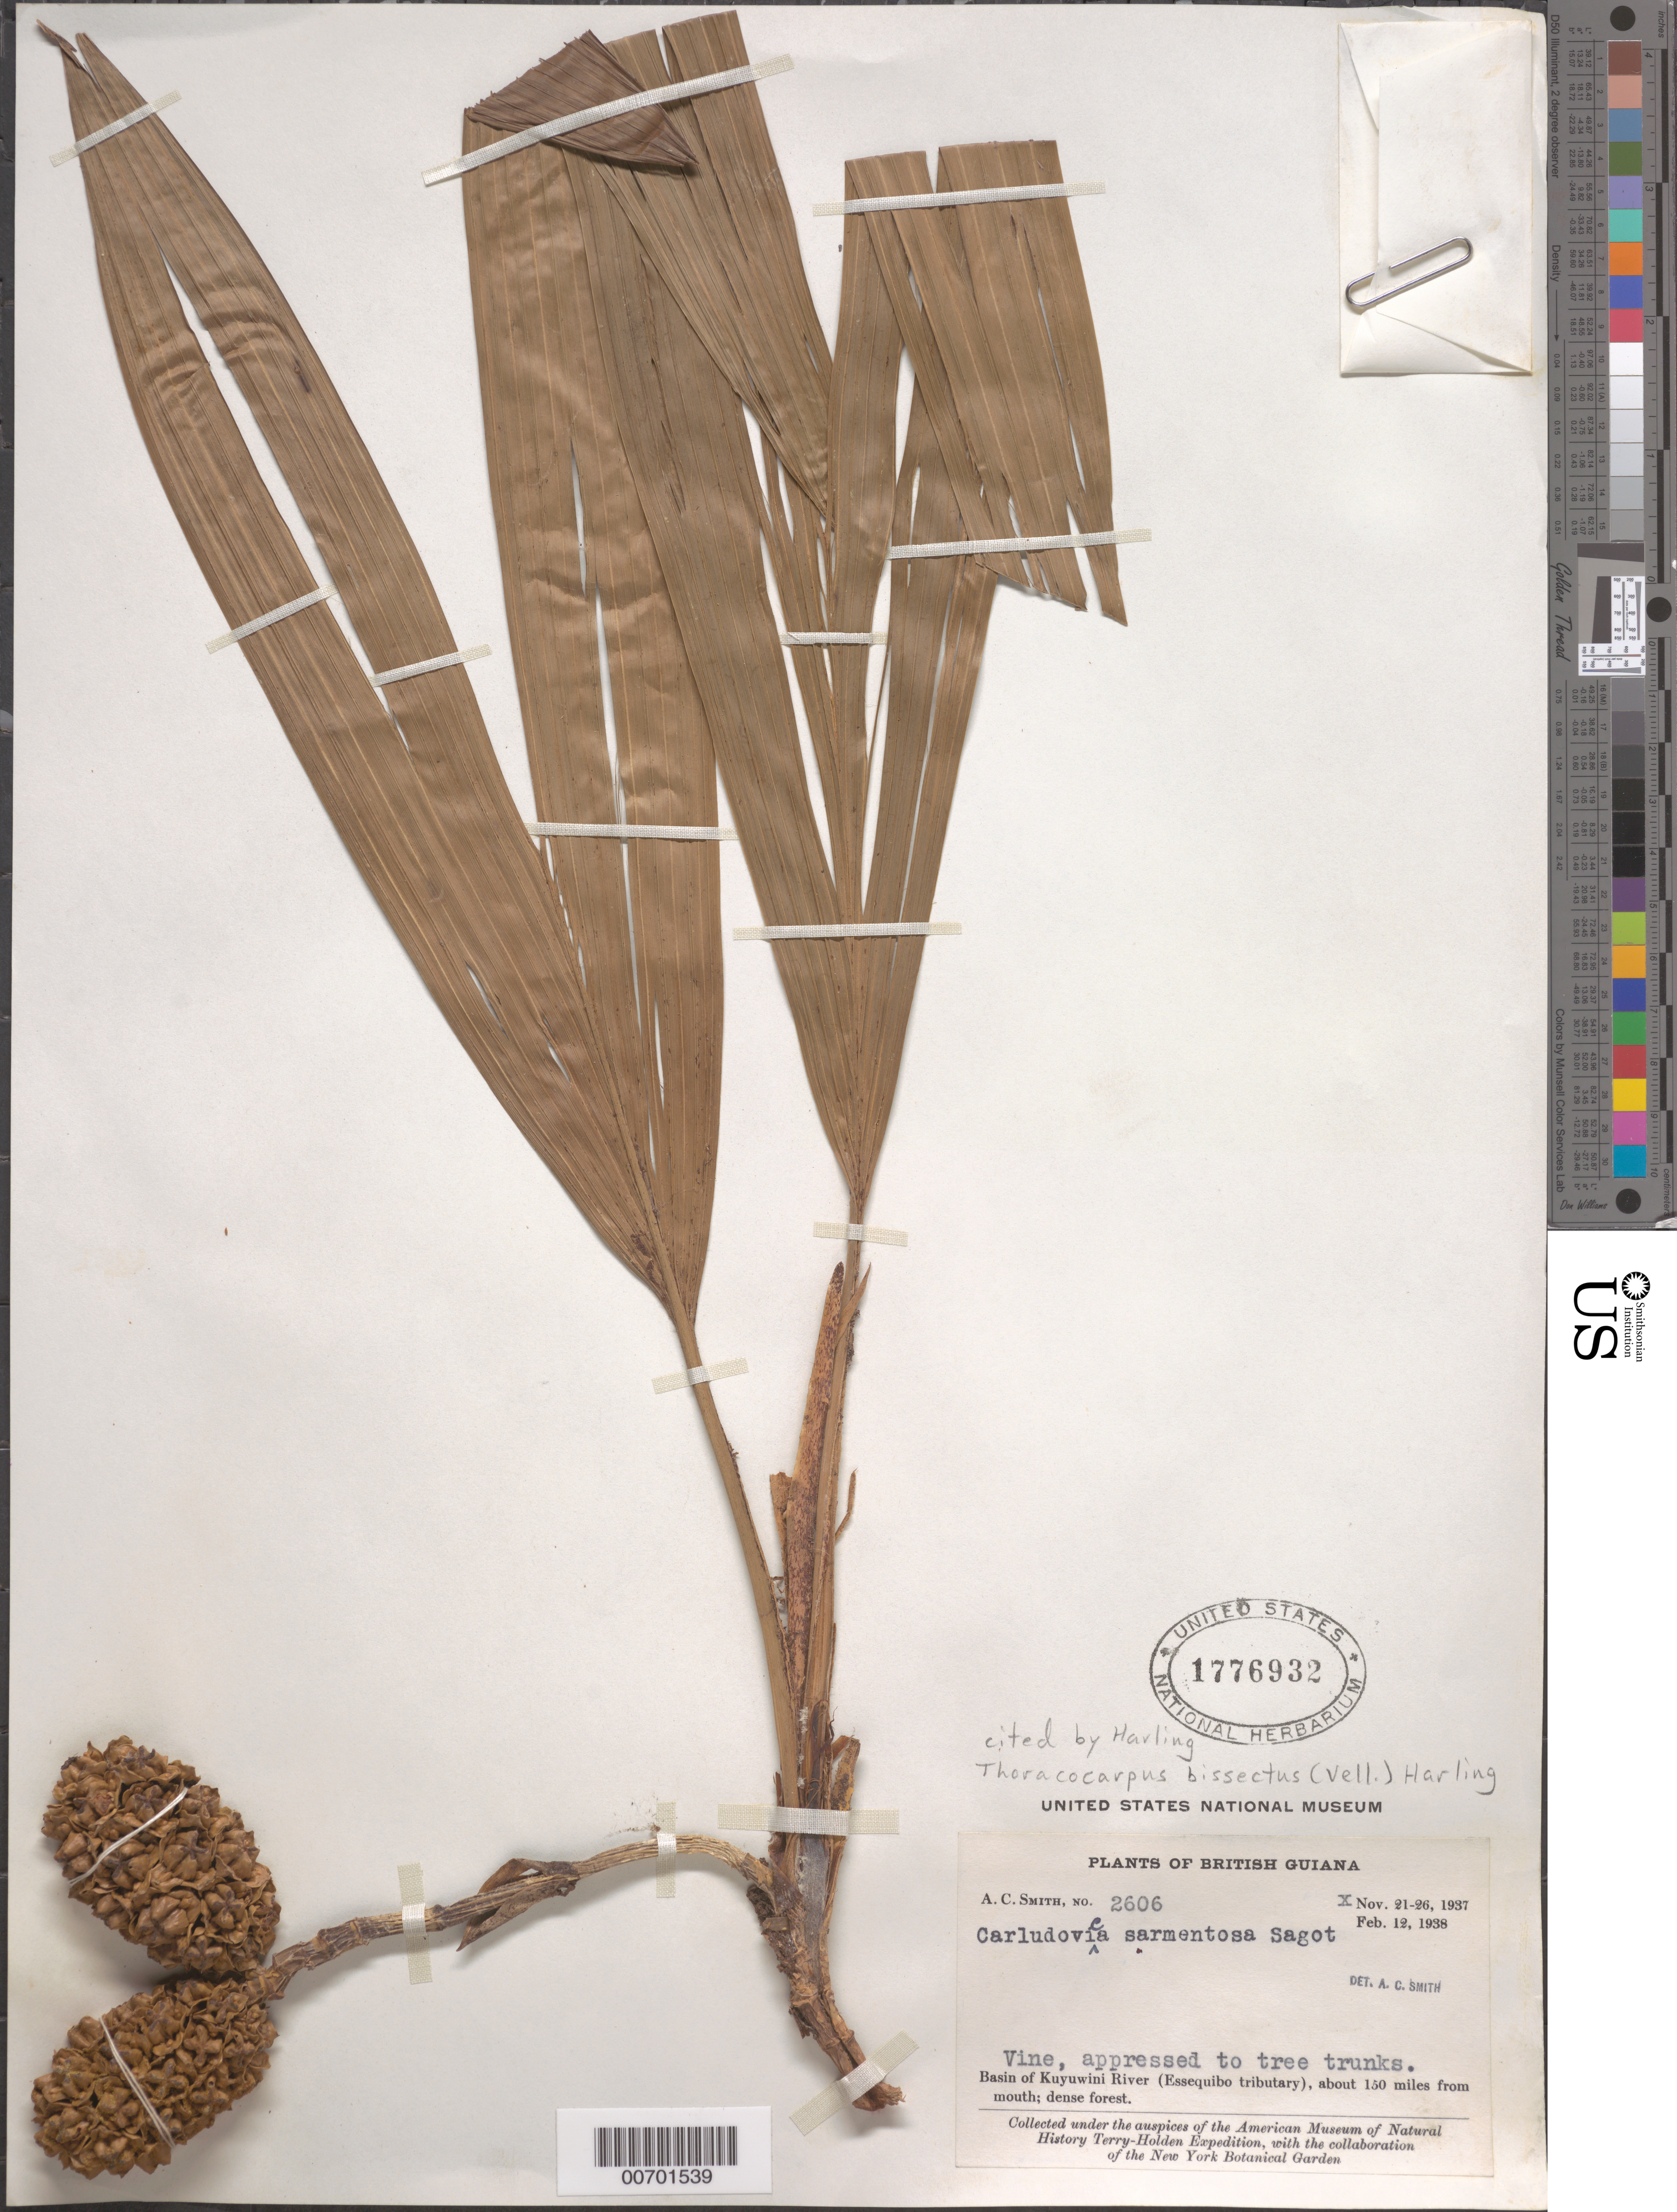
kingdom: Plantae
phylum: Tracheophyta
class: Liliopsida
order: Pandanales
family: Cyclanthaceae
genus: Thoracocarpus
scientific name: Thoracocarpus bissectus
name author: (Vell.) Harling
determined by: Harling, Gunnar W.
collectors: A. C. Smith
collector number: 2606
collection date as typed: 21-Nov-37 to 26-Nov-37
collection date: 1937-11-21/1937-11-26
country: Guyana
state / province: U. Takutu-U. Essequibo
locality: Kuyuwini River Basin (Essequibo River tributary), about 150 mi. from mouth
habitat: Dense forest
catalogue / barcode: US 1776932